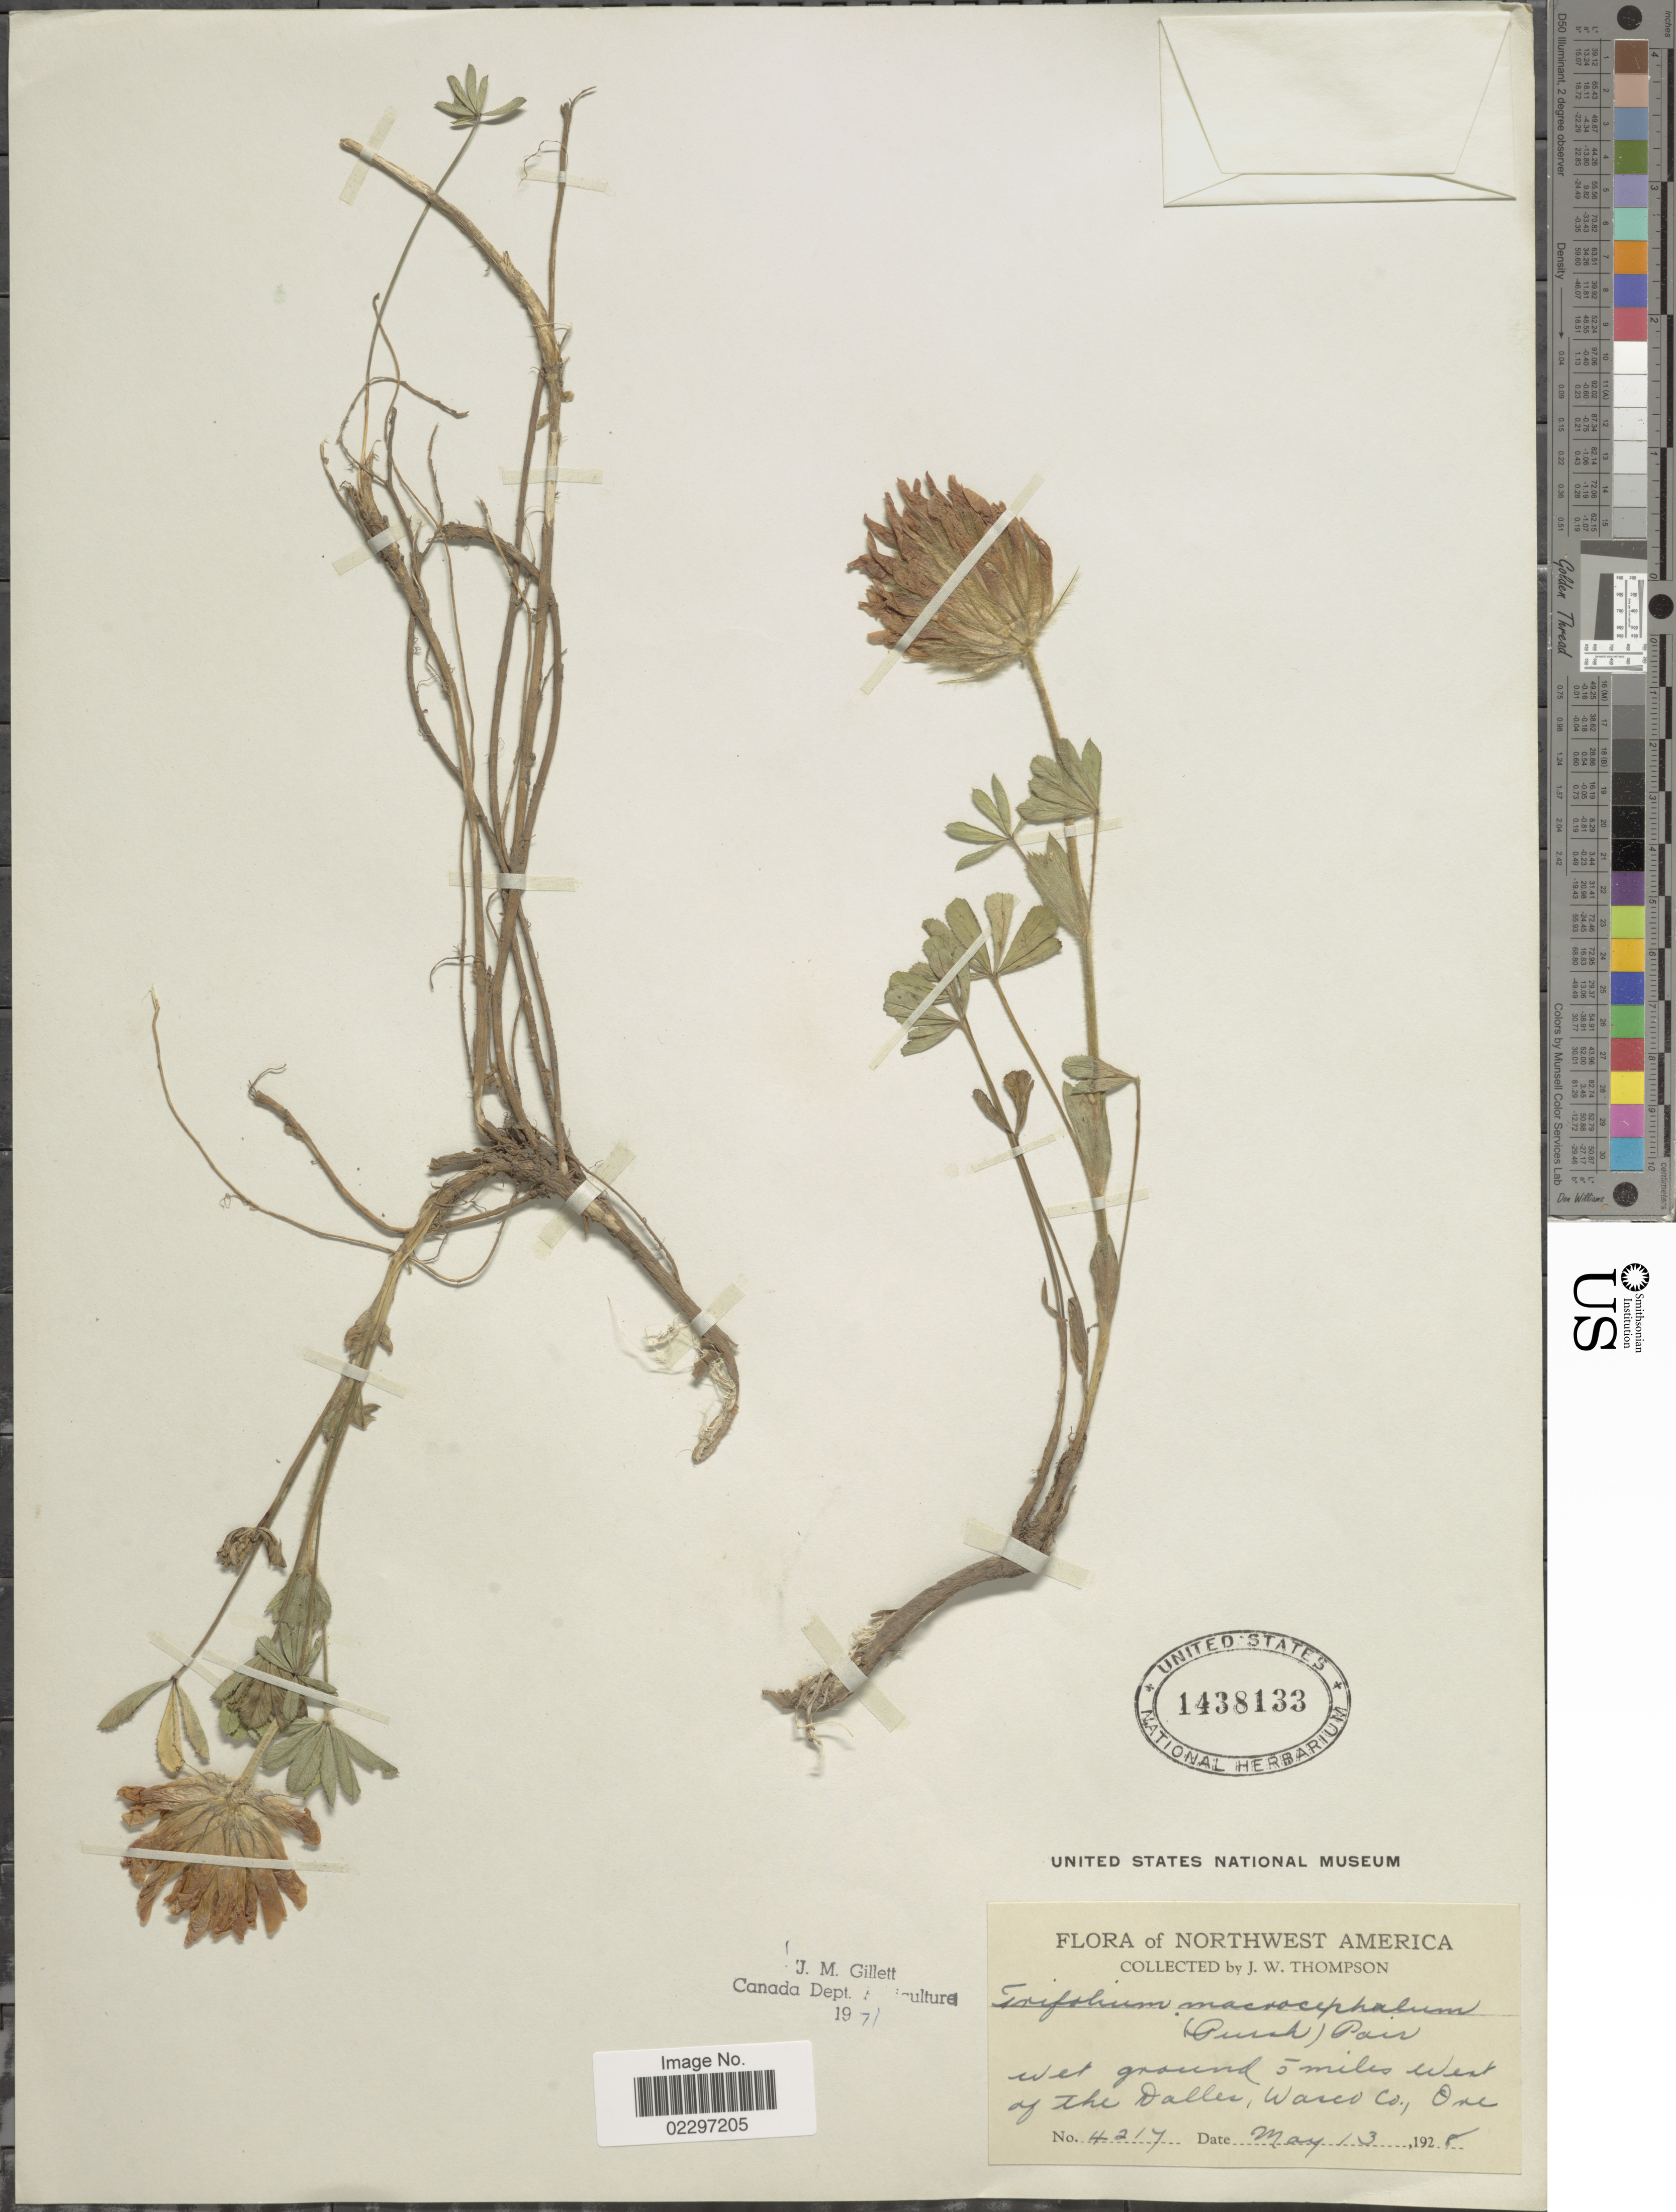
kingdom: Plantae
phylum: Tracheophyta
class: Magnoliopsida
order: Fabales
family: Fabaceae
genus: Trifolium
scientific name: Trifolium macrocephalum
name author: (Pursh) Poir.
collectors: J. W. Thompson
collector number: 4217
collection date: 1928-05-13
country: United States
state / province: Oregon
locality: Northwest America. Wet ground 5 miles West of the Dalles, Warco Co., Ore.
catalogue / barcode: US 1438133